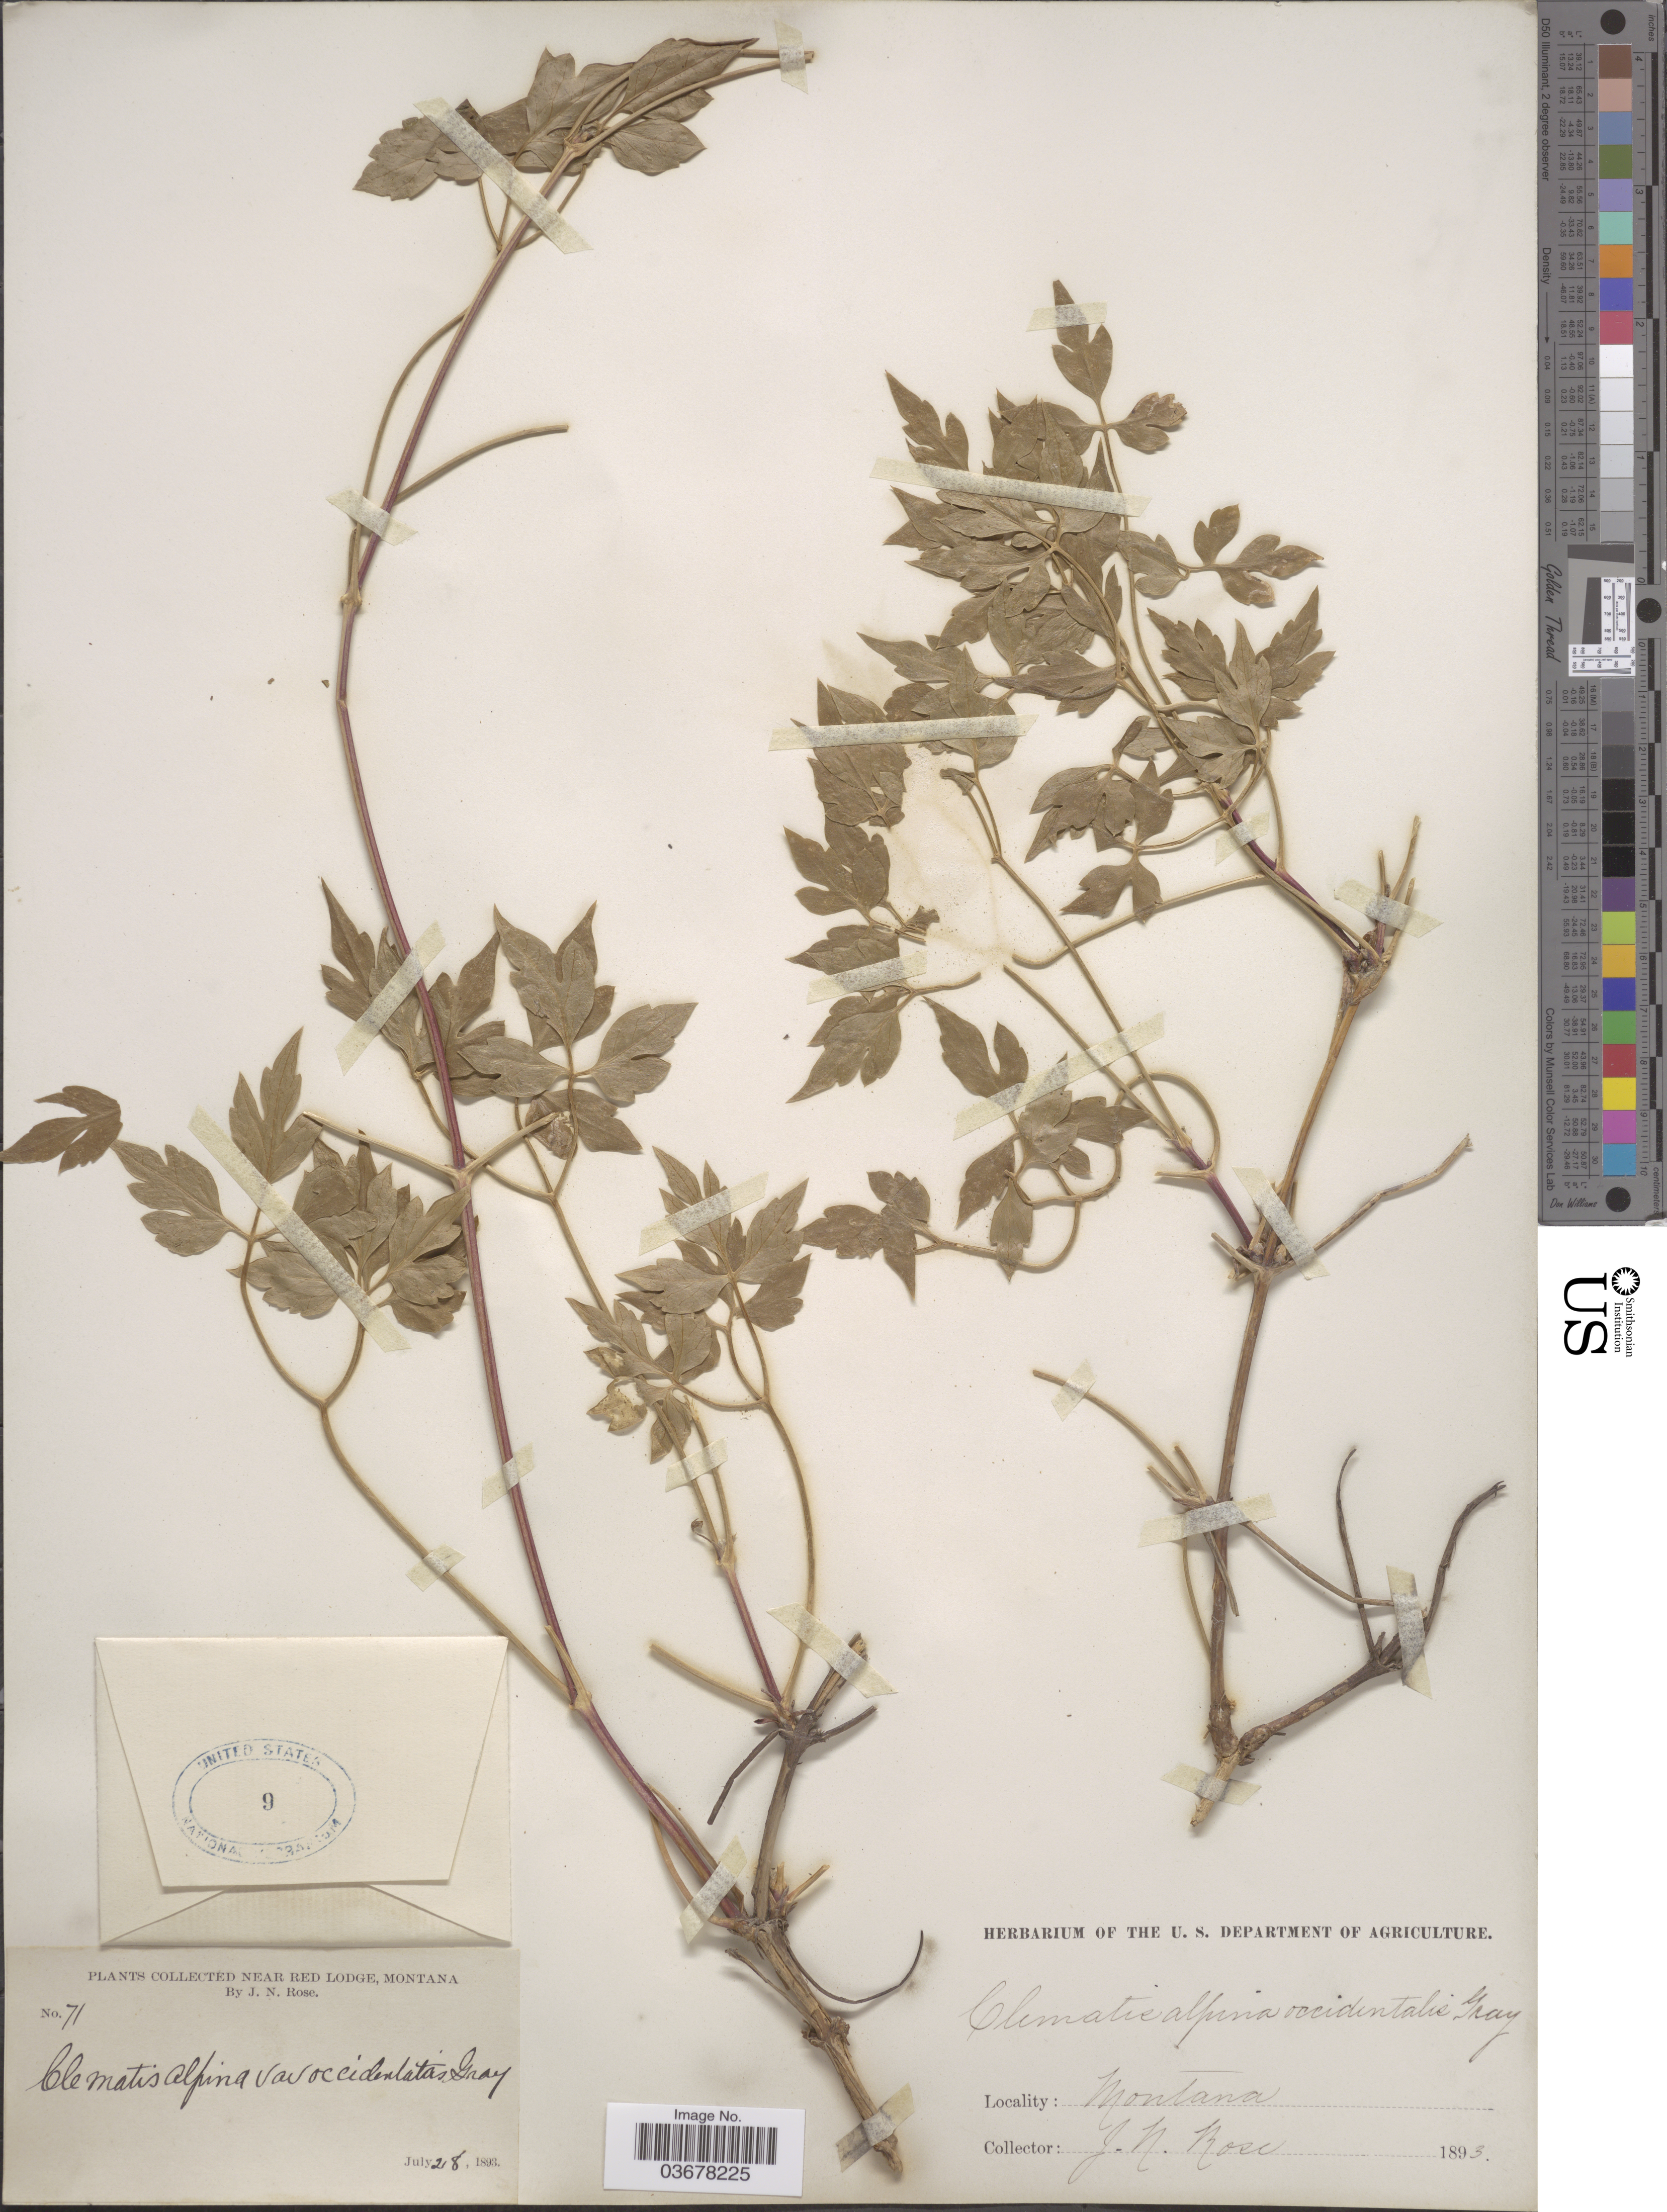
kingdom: Plantae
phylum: Tracheophyta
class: Magnoliopsida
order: Ranunculales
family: Ranunculaceae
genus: Clematis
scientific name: Clematis columbiana var. columbiana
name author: (Nutt.) Torr. & A. Gray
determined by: Strong, M. T., (US), Smithsonian Institution - National Museum of Natural History (UNITED STATES)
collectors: J. N. Rose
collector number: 71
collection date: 1893-07-28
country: United States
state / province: Montana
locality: Near Red Lodge.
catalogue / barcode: US 9